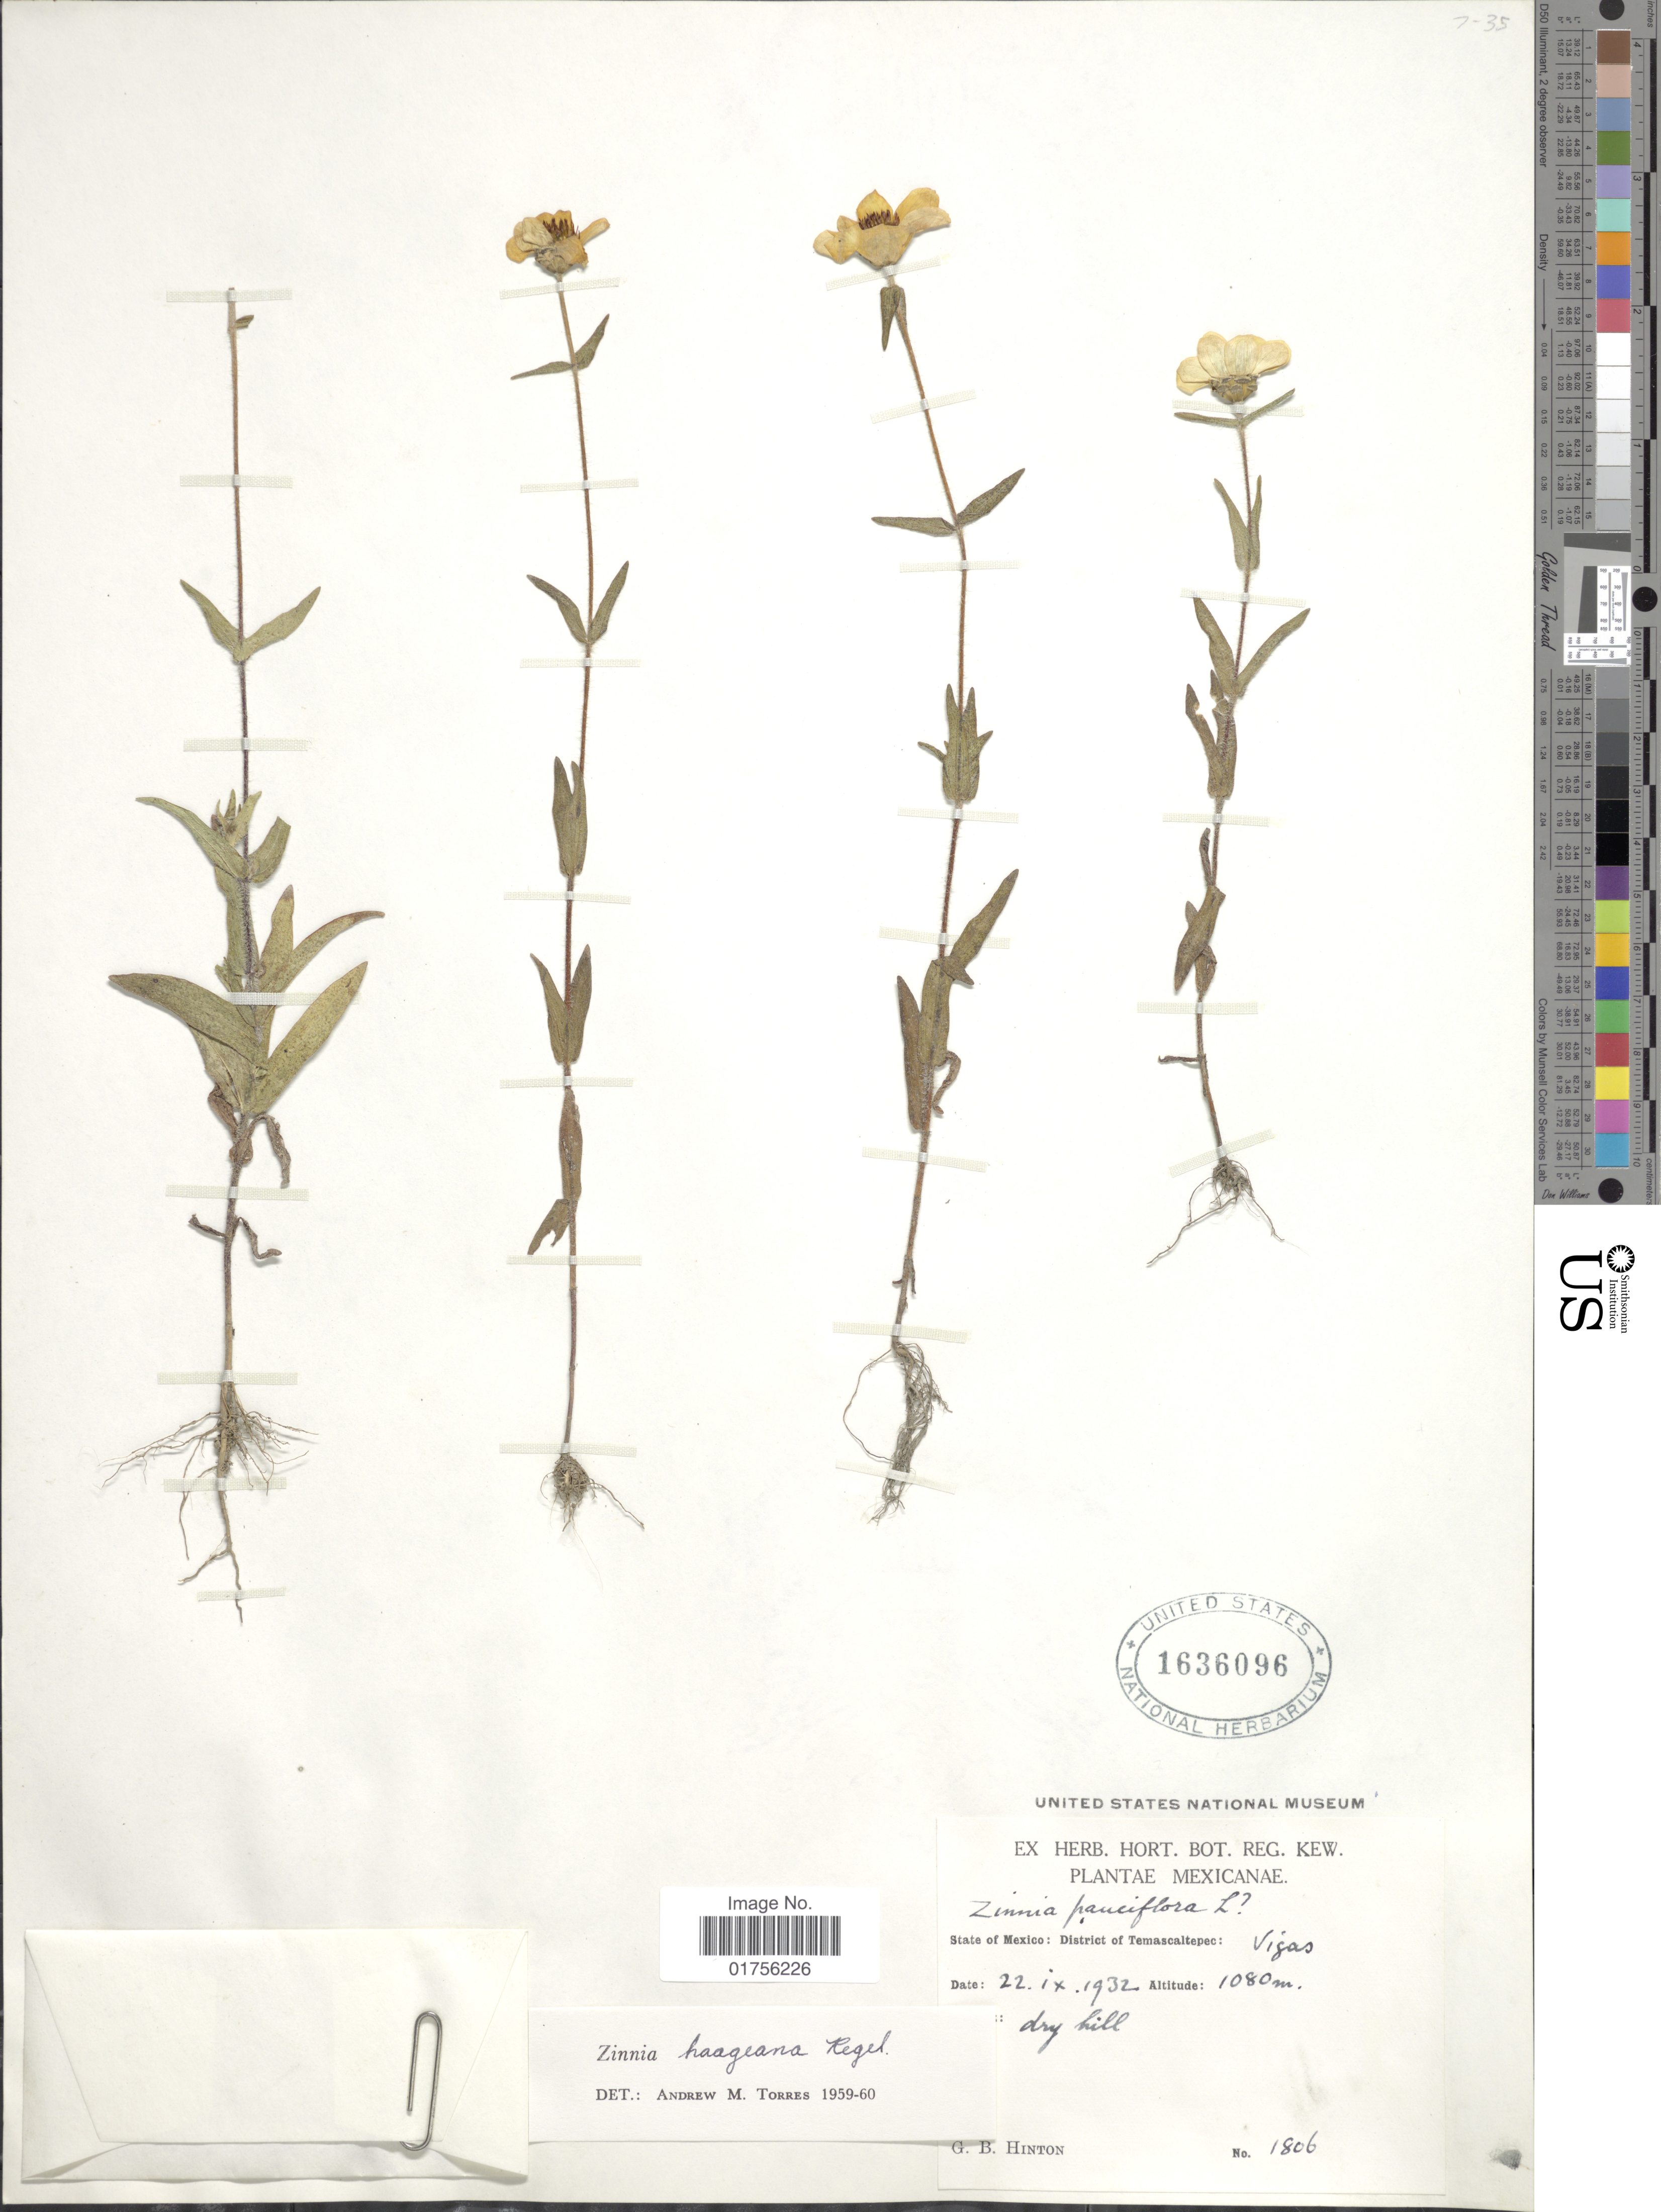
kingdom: Plantae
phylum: Tracheophyta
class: Magnoliopsida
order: Asterales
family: Asteraceae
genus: Zinnia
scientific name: Zinnia haageana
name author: Regel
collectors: G. B. Hinton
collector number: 1806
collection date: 1932-09-22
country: Mexico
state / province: México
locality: State of Mexico: District of Temascaltepec: Vigas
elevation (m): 1080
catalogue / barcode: US 1636096